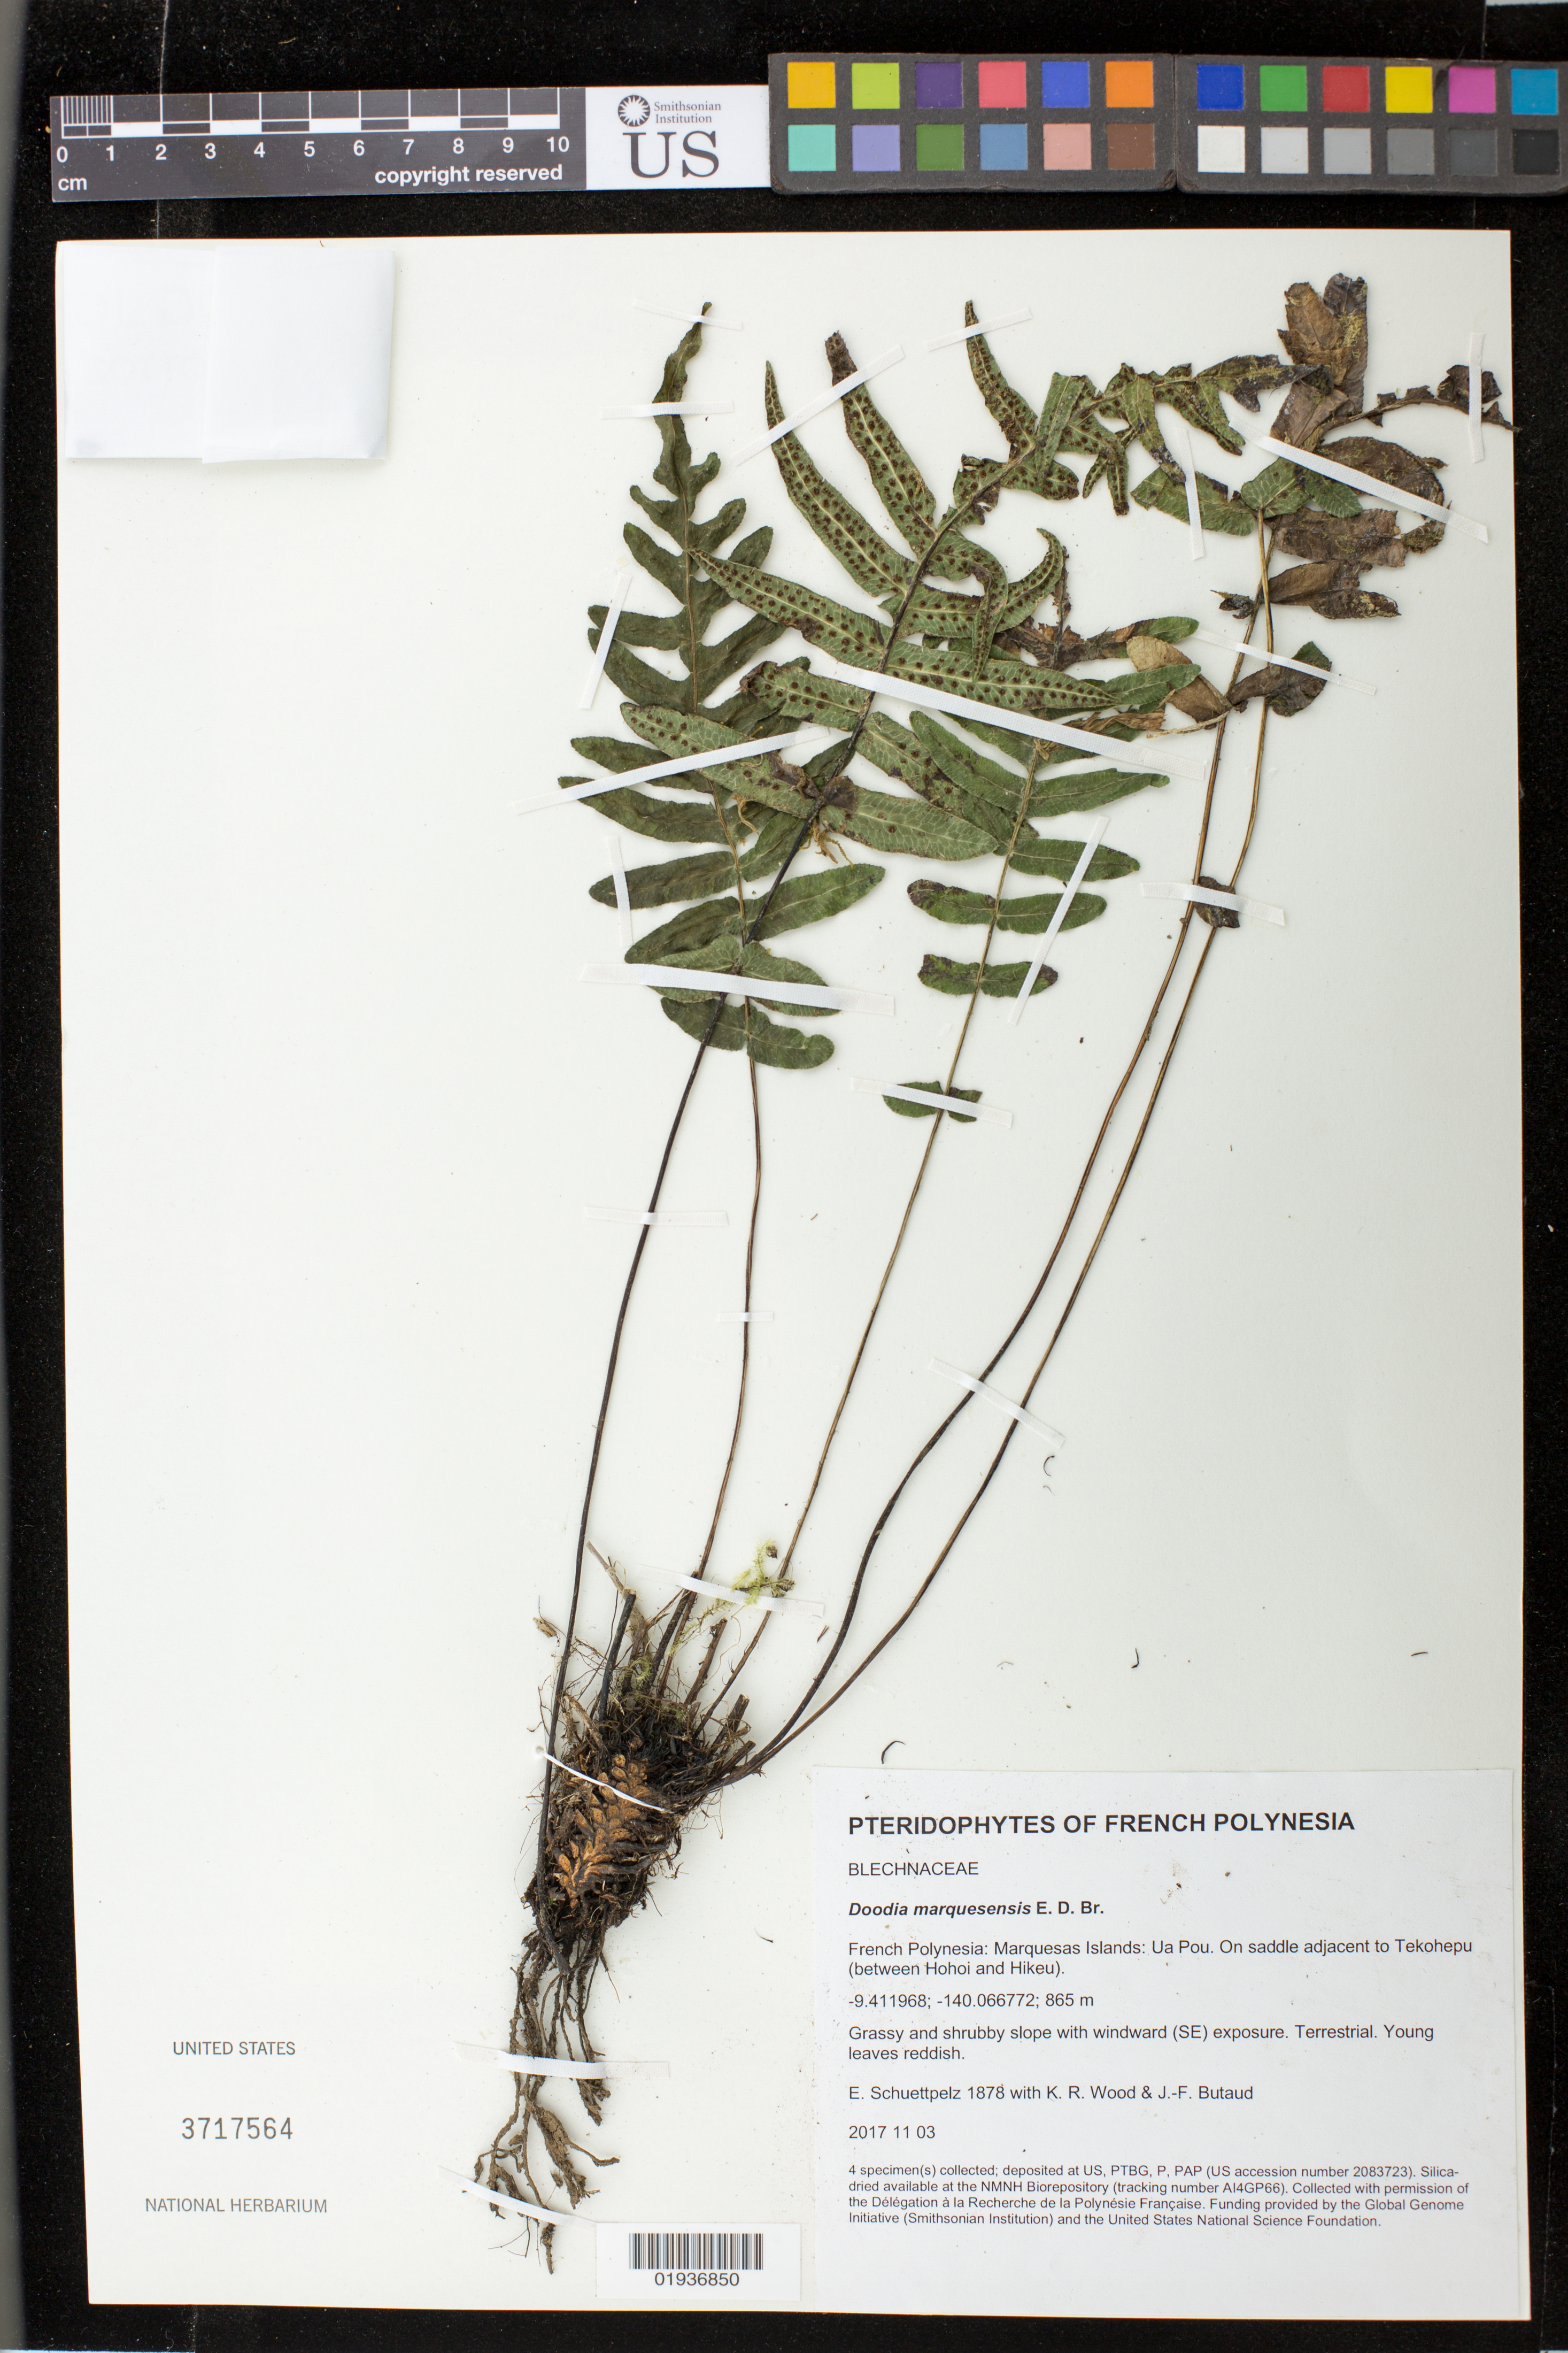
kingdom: Plantae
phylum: Tracheophyta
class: Polypodiopsida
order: Polypodiales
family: Blechnaceae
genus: Doodia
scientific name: Doodia marquesensis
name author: E.D. Br.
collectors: E. Schuettpelz, K. R. Wood & J. -F. Butaud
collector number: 1878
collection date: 2017-11-03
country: French Polynesia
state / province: Marquesas Islands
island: Ua Pou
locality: On saddle adjacent to Tekohepu (between Hohoi and Hikeu).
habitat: Grassy and shrubby slope with windward (SE) exposure.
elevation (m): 865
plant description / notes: Collected with permission of the Délégation à la Recherche de la Polynésie Française. Funding provided by the Global Genome Initiative (Smithsonian Institution) and the United States National Science Foundation. Silica dried tissue stored at AI4GP65 in the NMNH Biorepository, Smithsonian Institution.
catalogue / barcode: US 3717564